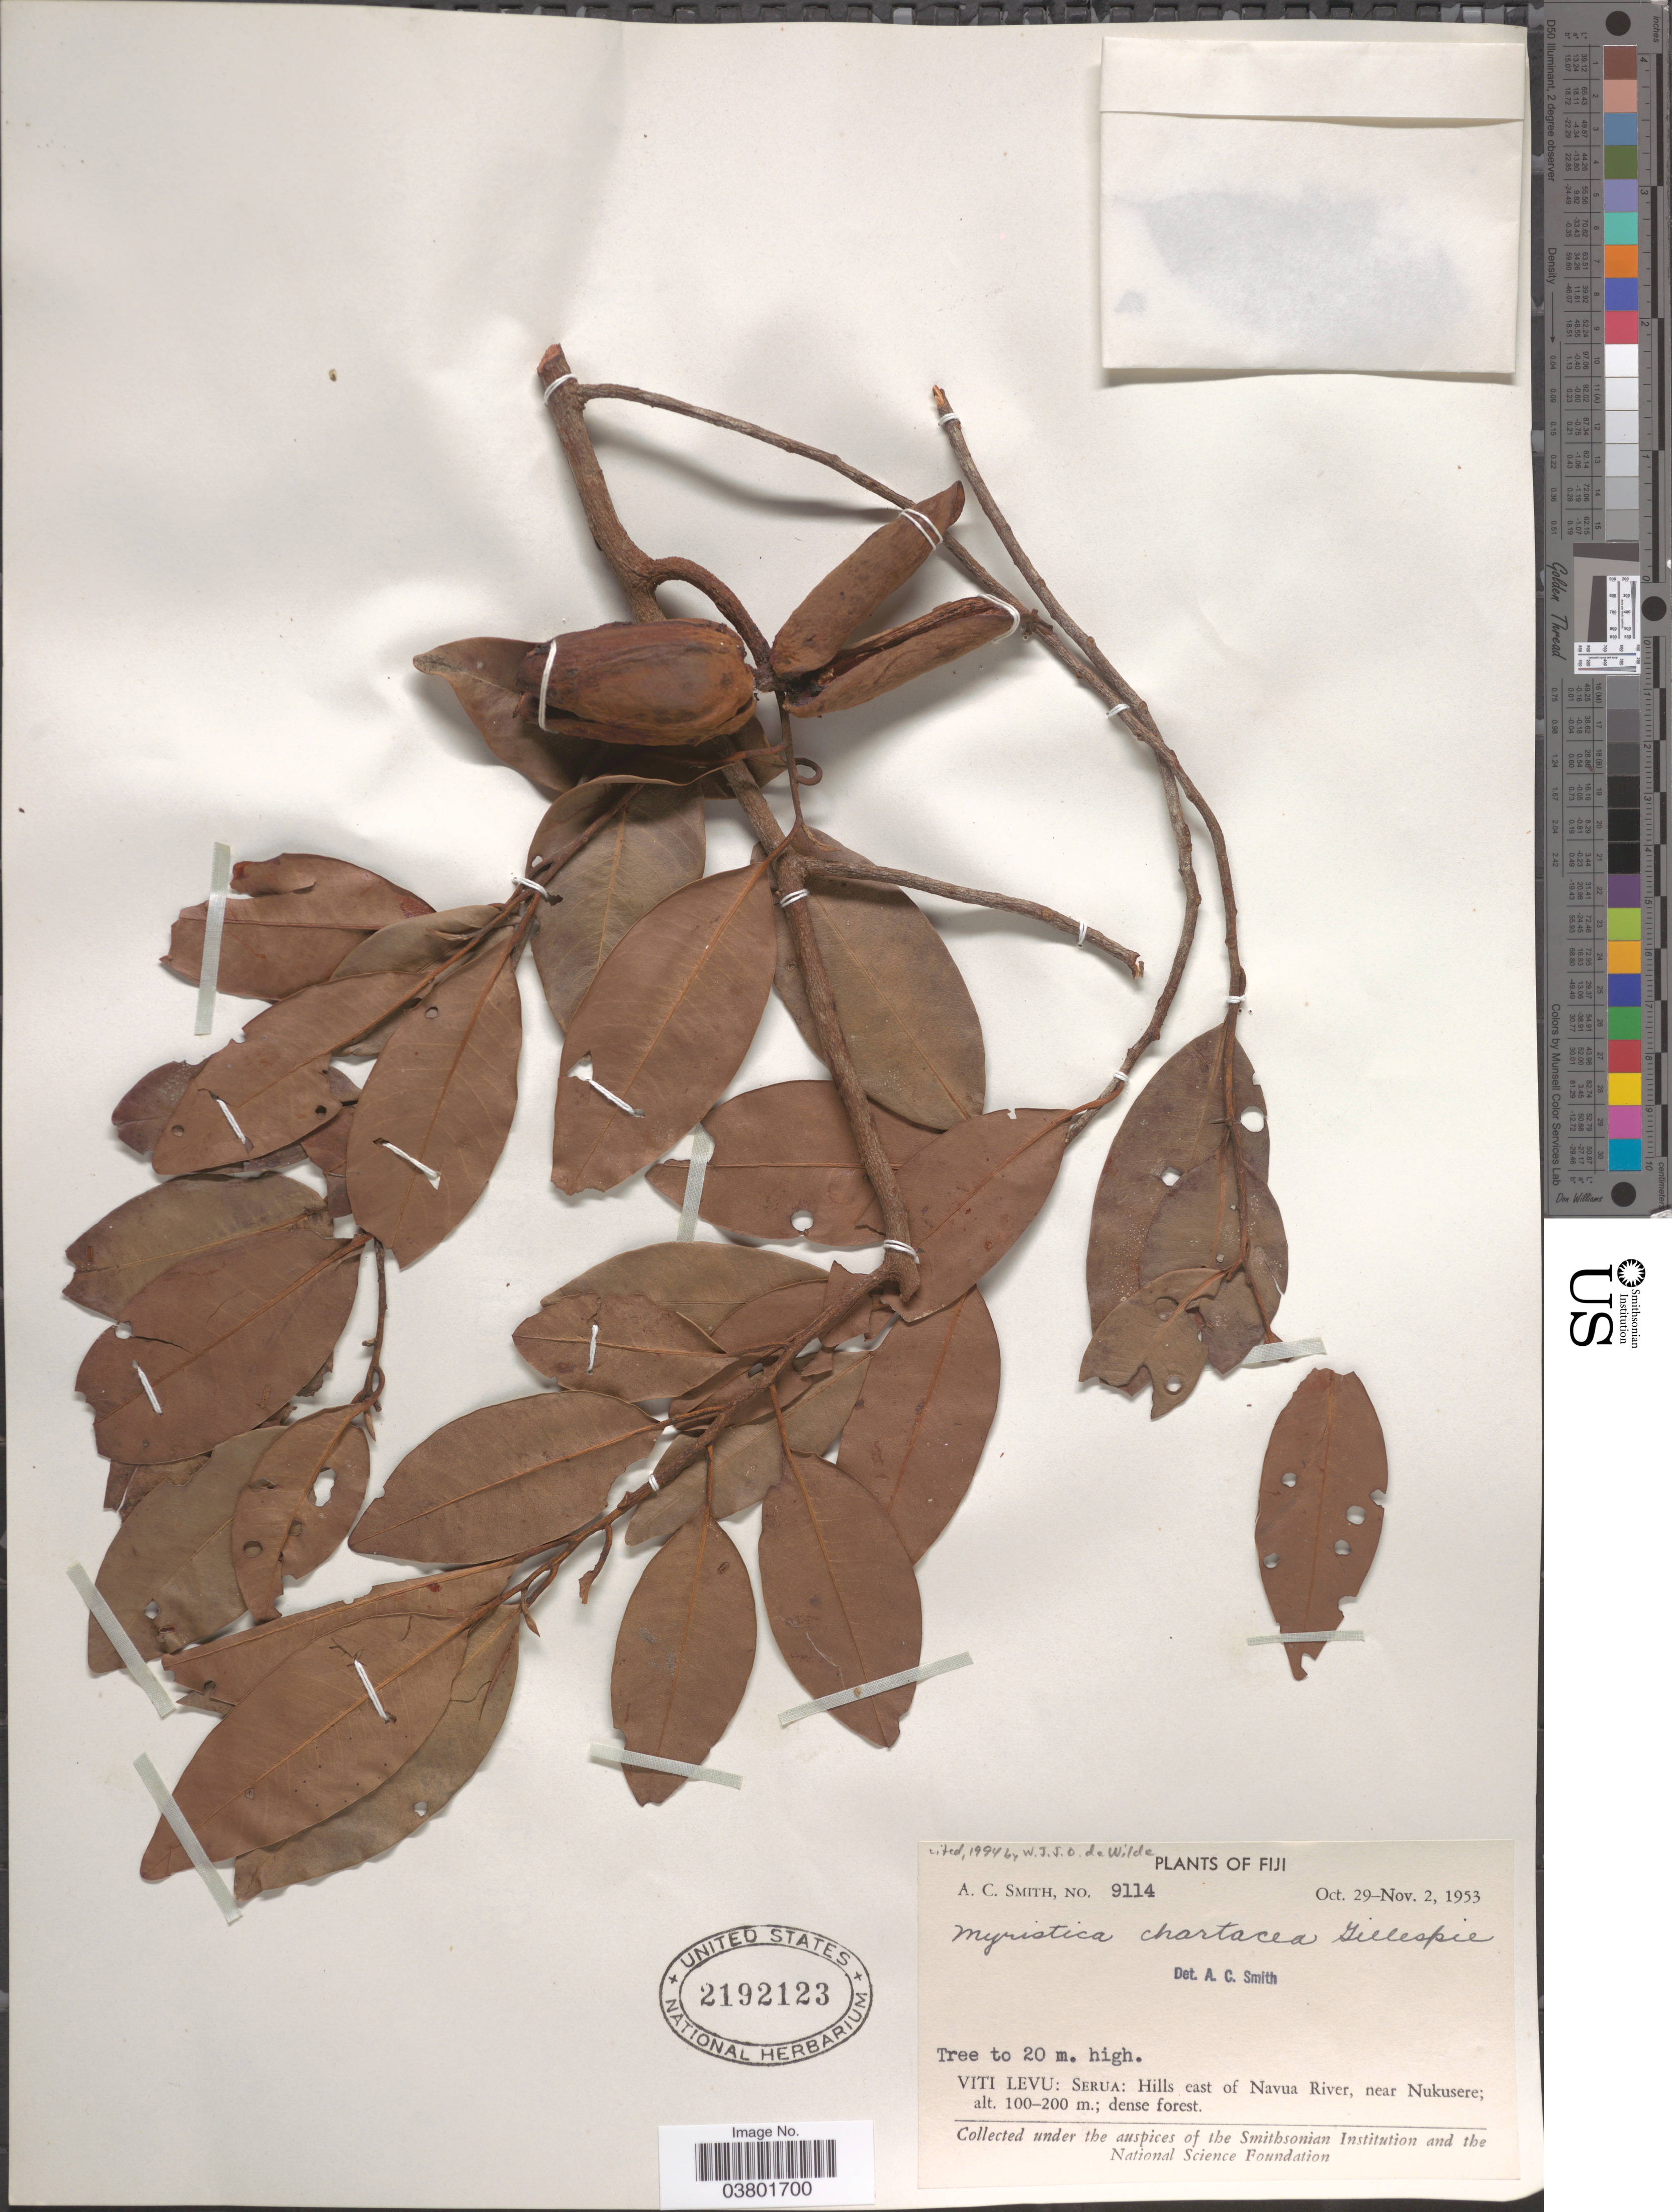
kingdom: Plantae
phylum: Tracheophyta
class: Magnoliopsida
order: Magnoliales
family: Myristicaceae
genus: Myristica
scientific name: Myristica chartacea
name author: Gillespie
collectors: A. C. Smith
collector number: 9114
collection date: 1953-10-29/1953-11-02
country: Fiji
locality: Viti Levu: Serua: Hills east of Navua River, near Nukusere.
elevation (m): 100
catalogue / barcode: US 2192123